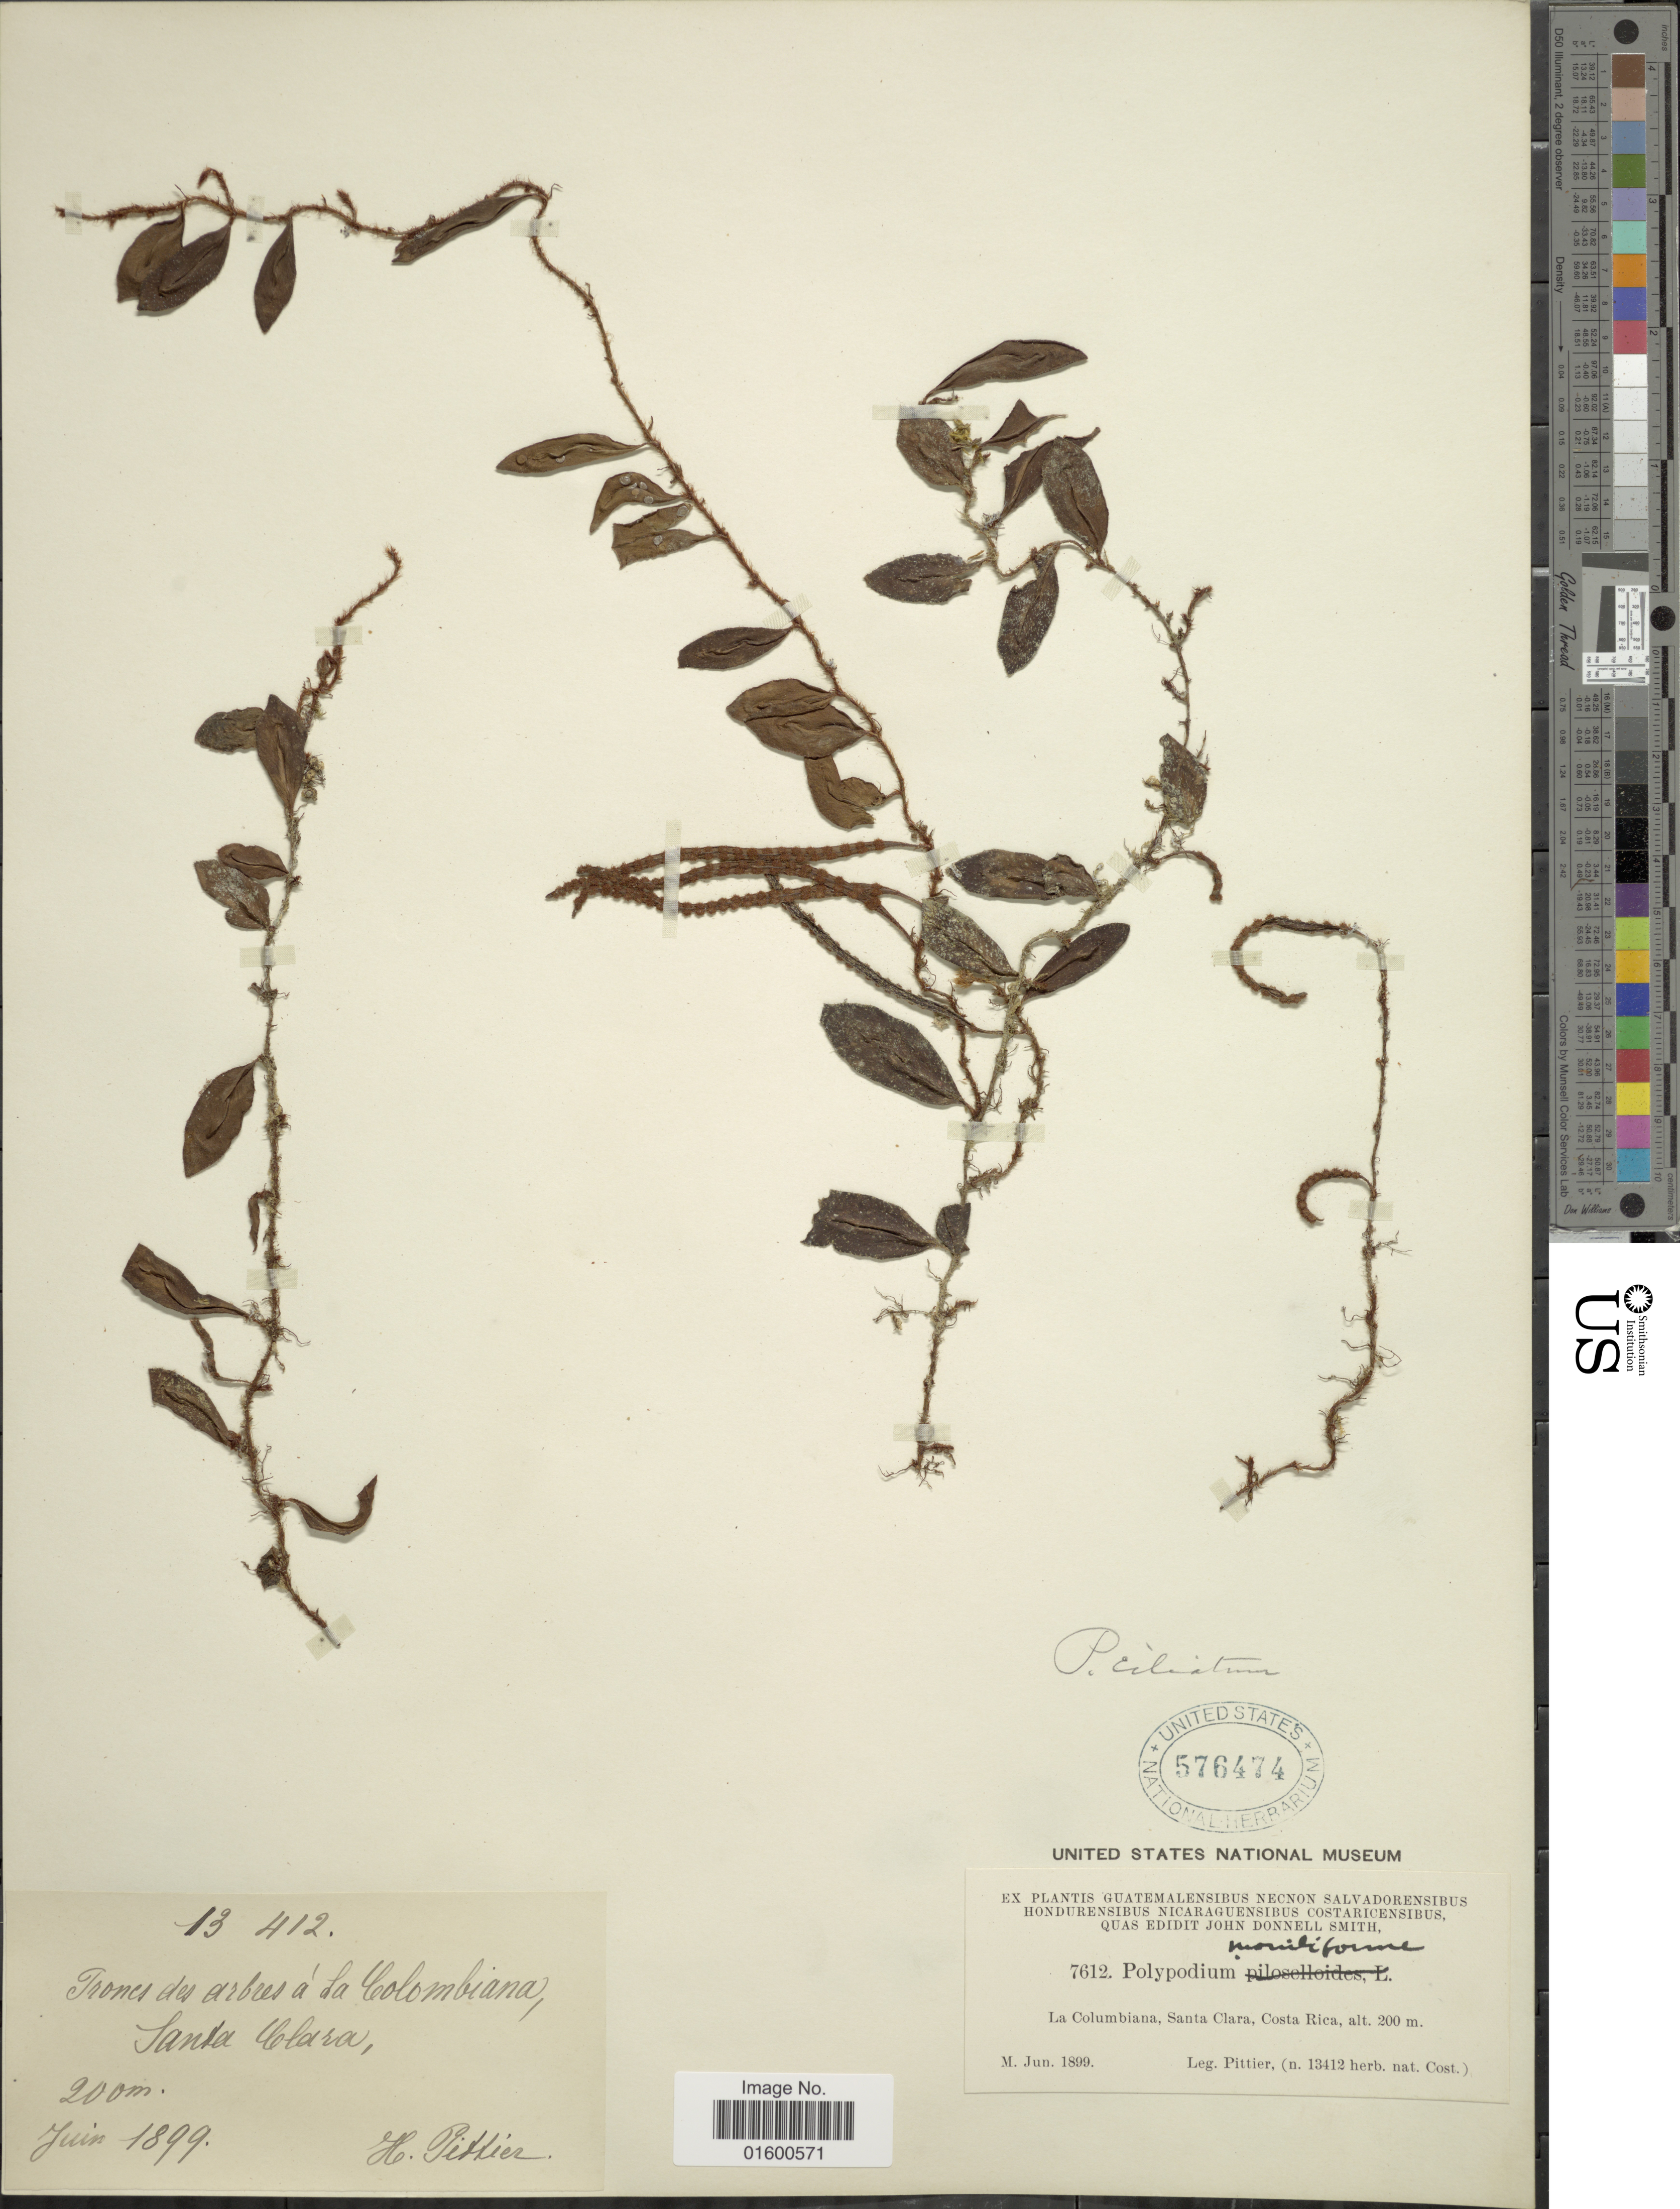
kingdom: Plantae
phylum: Tracheophyta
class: Polypodiopsida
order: Polypodiales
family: Polypodiaceae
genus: Microgramma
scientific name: Microgramma reptans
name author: (Cav.) A.R. Sm.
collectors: H. F. Pittier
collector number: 7612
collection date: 1899-06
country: Costa Rica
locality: La Columbiana, Santa Clara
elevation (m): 200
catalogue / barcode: US 576474